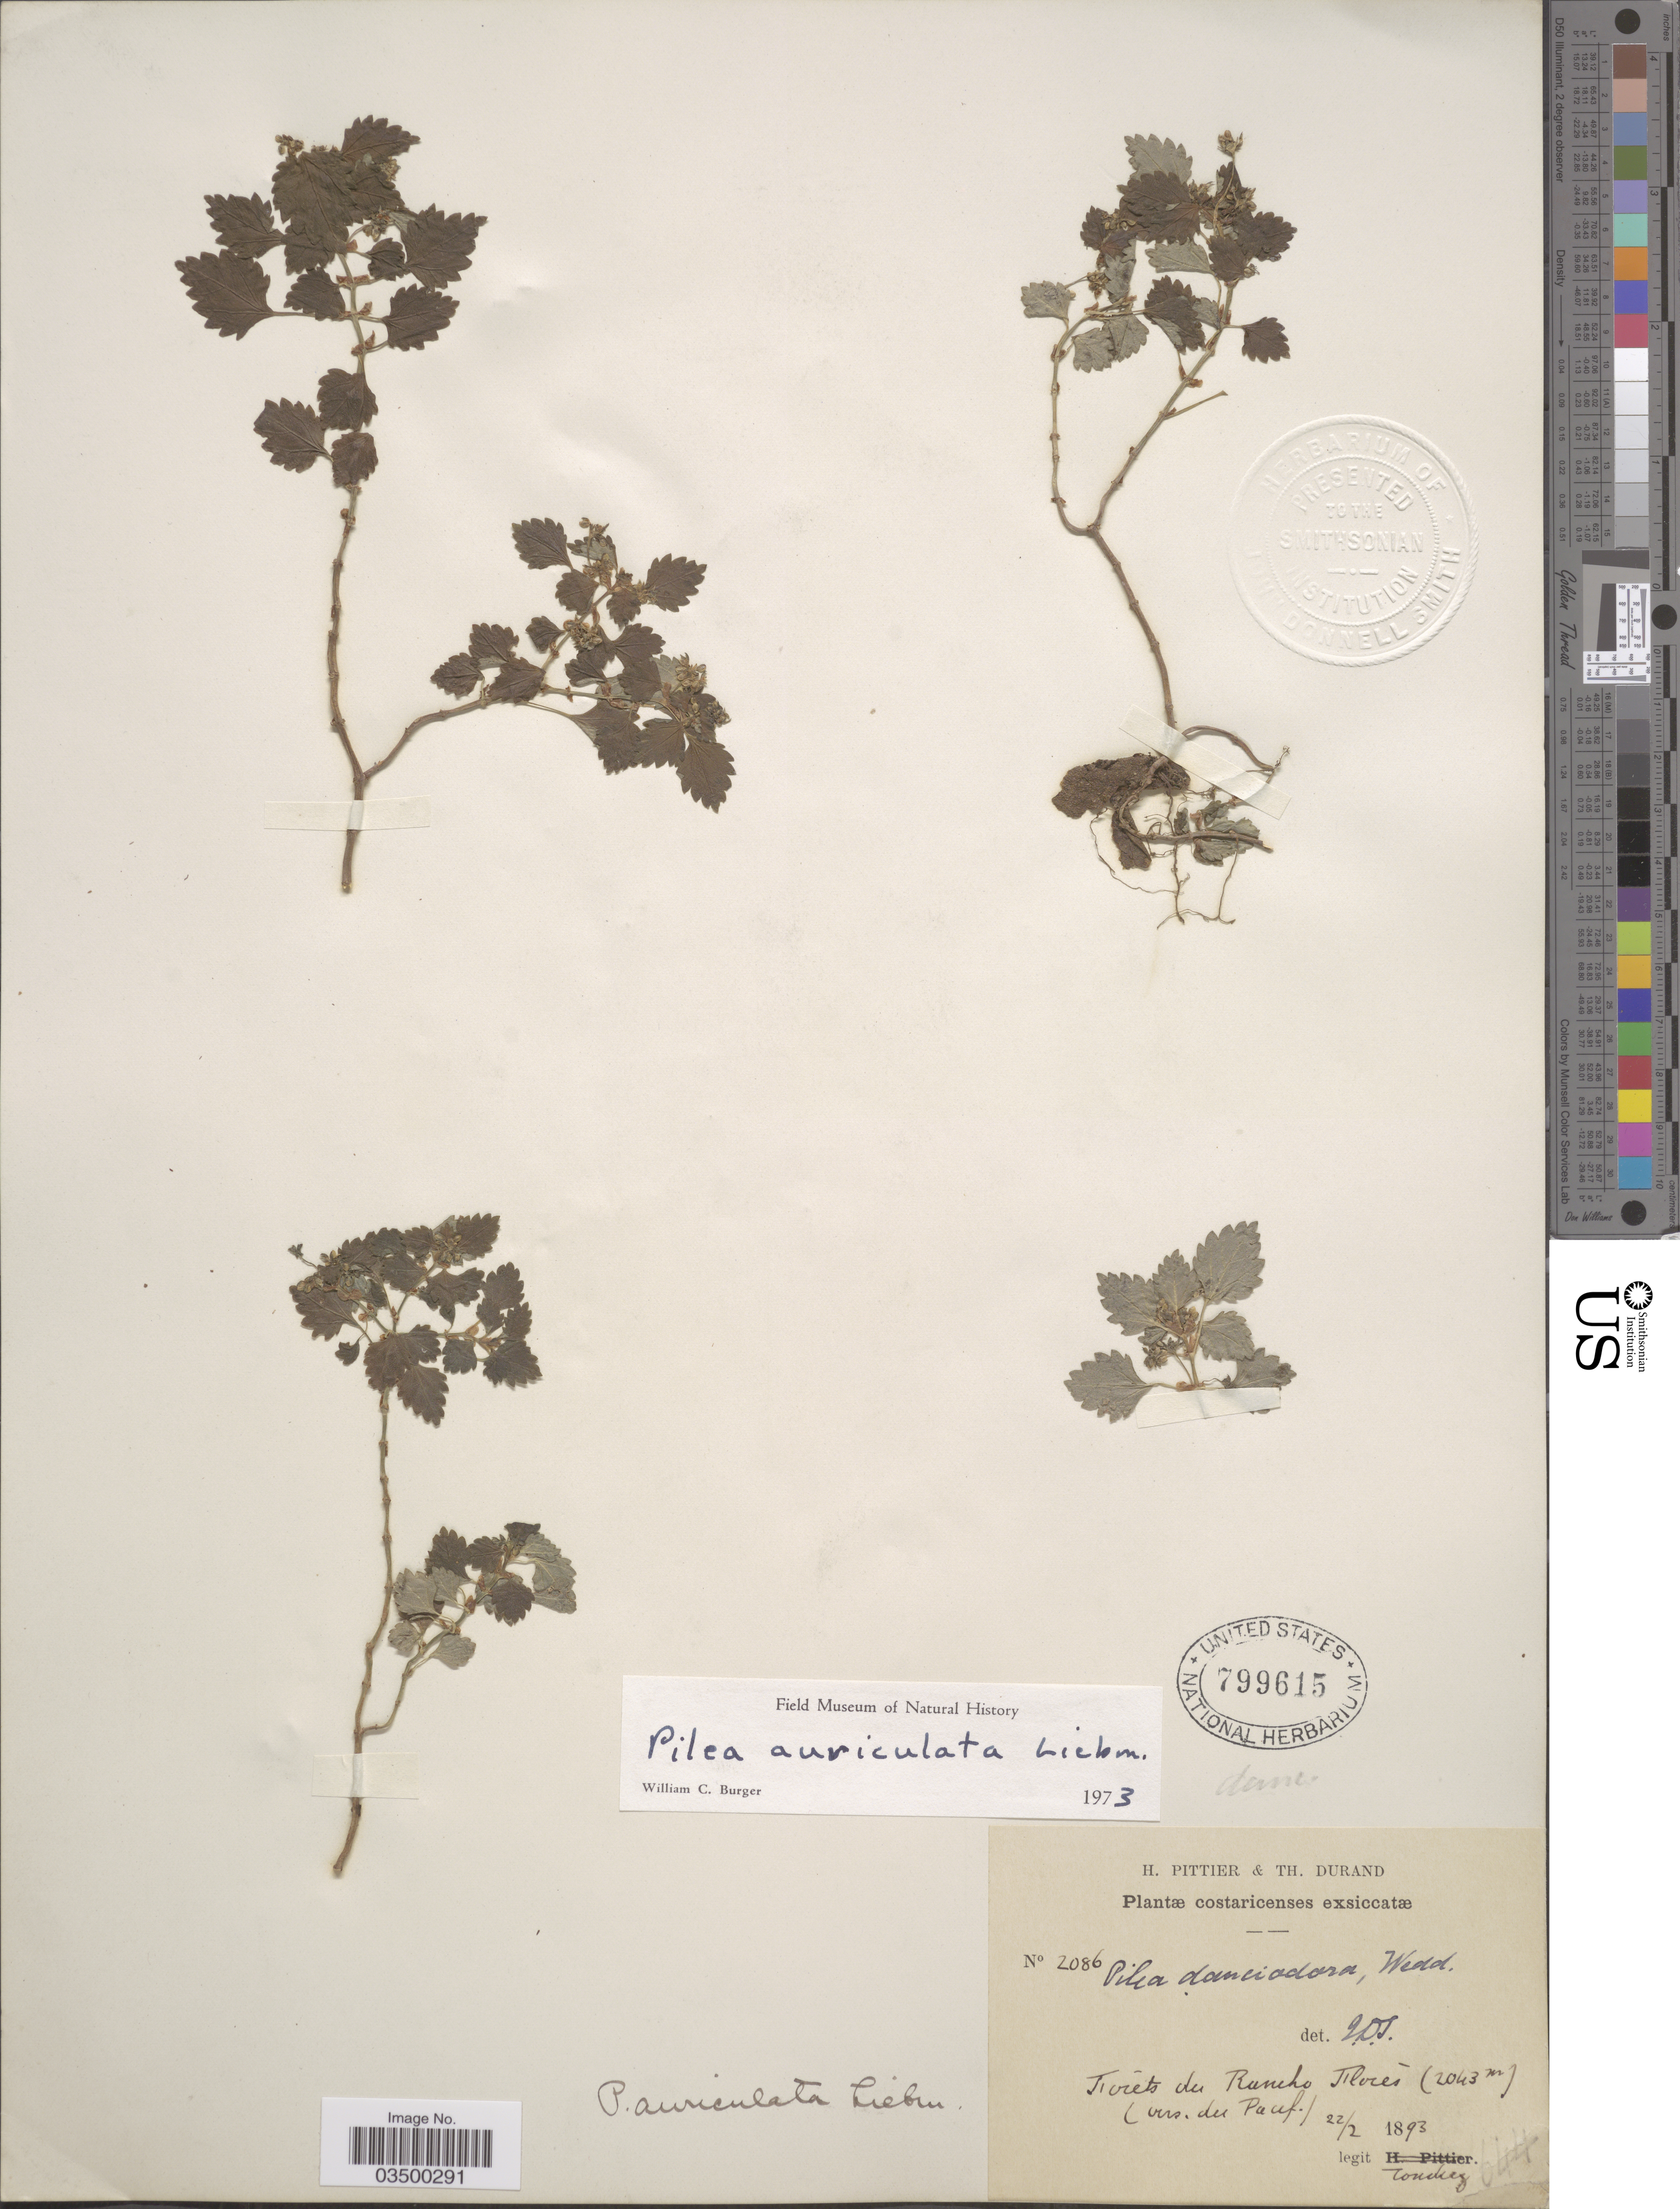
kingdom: Plantae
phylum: Tracheophyta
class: Magnoliopsida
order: Rosales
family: Urticaceae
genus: Pilea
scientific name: Pilea auriculata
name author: Liebm.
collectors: Tonduz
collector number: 2086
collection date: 1893-02-22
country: Costa Rica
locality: Forêts du Rancho Flores (vers. du Pacif.).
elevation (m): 2043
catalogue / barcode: US 799615